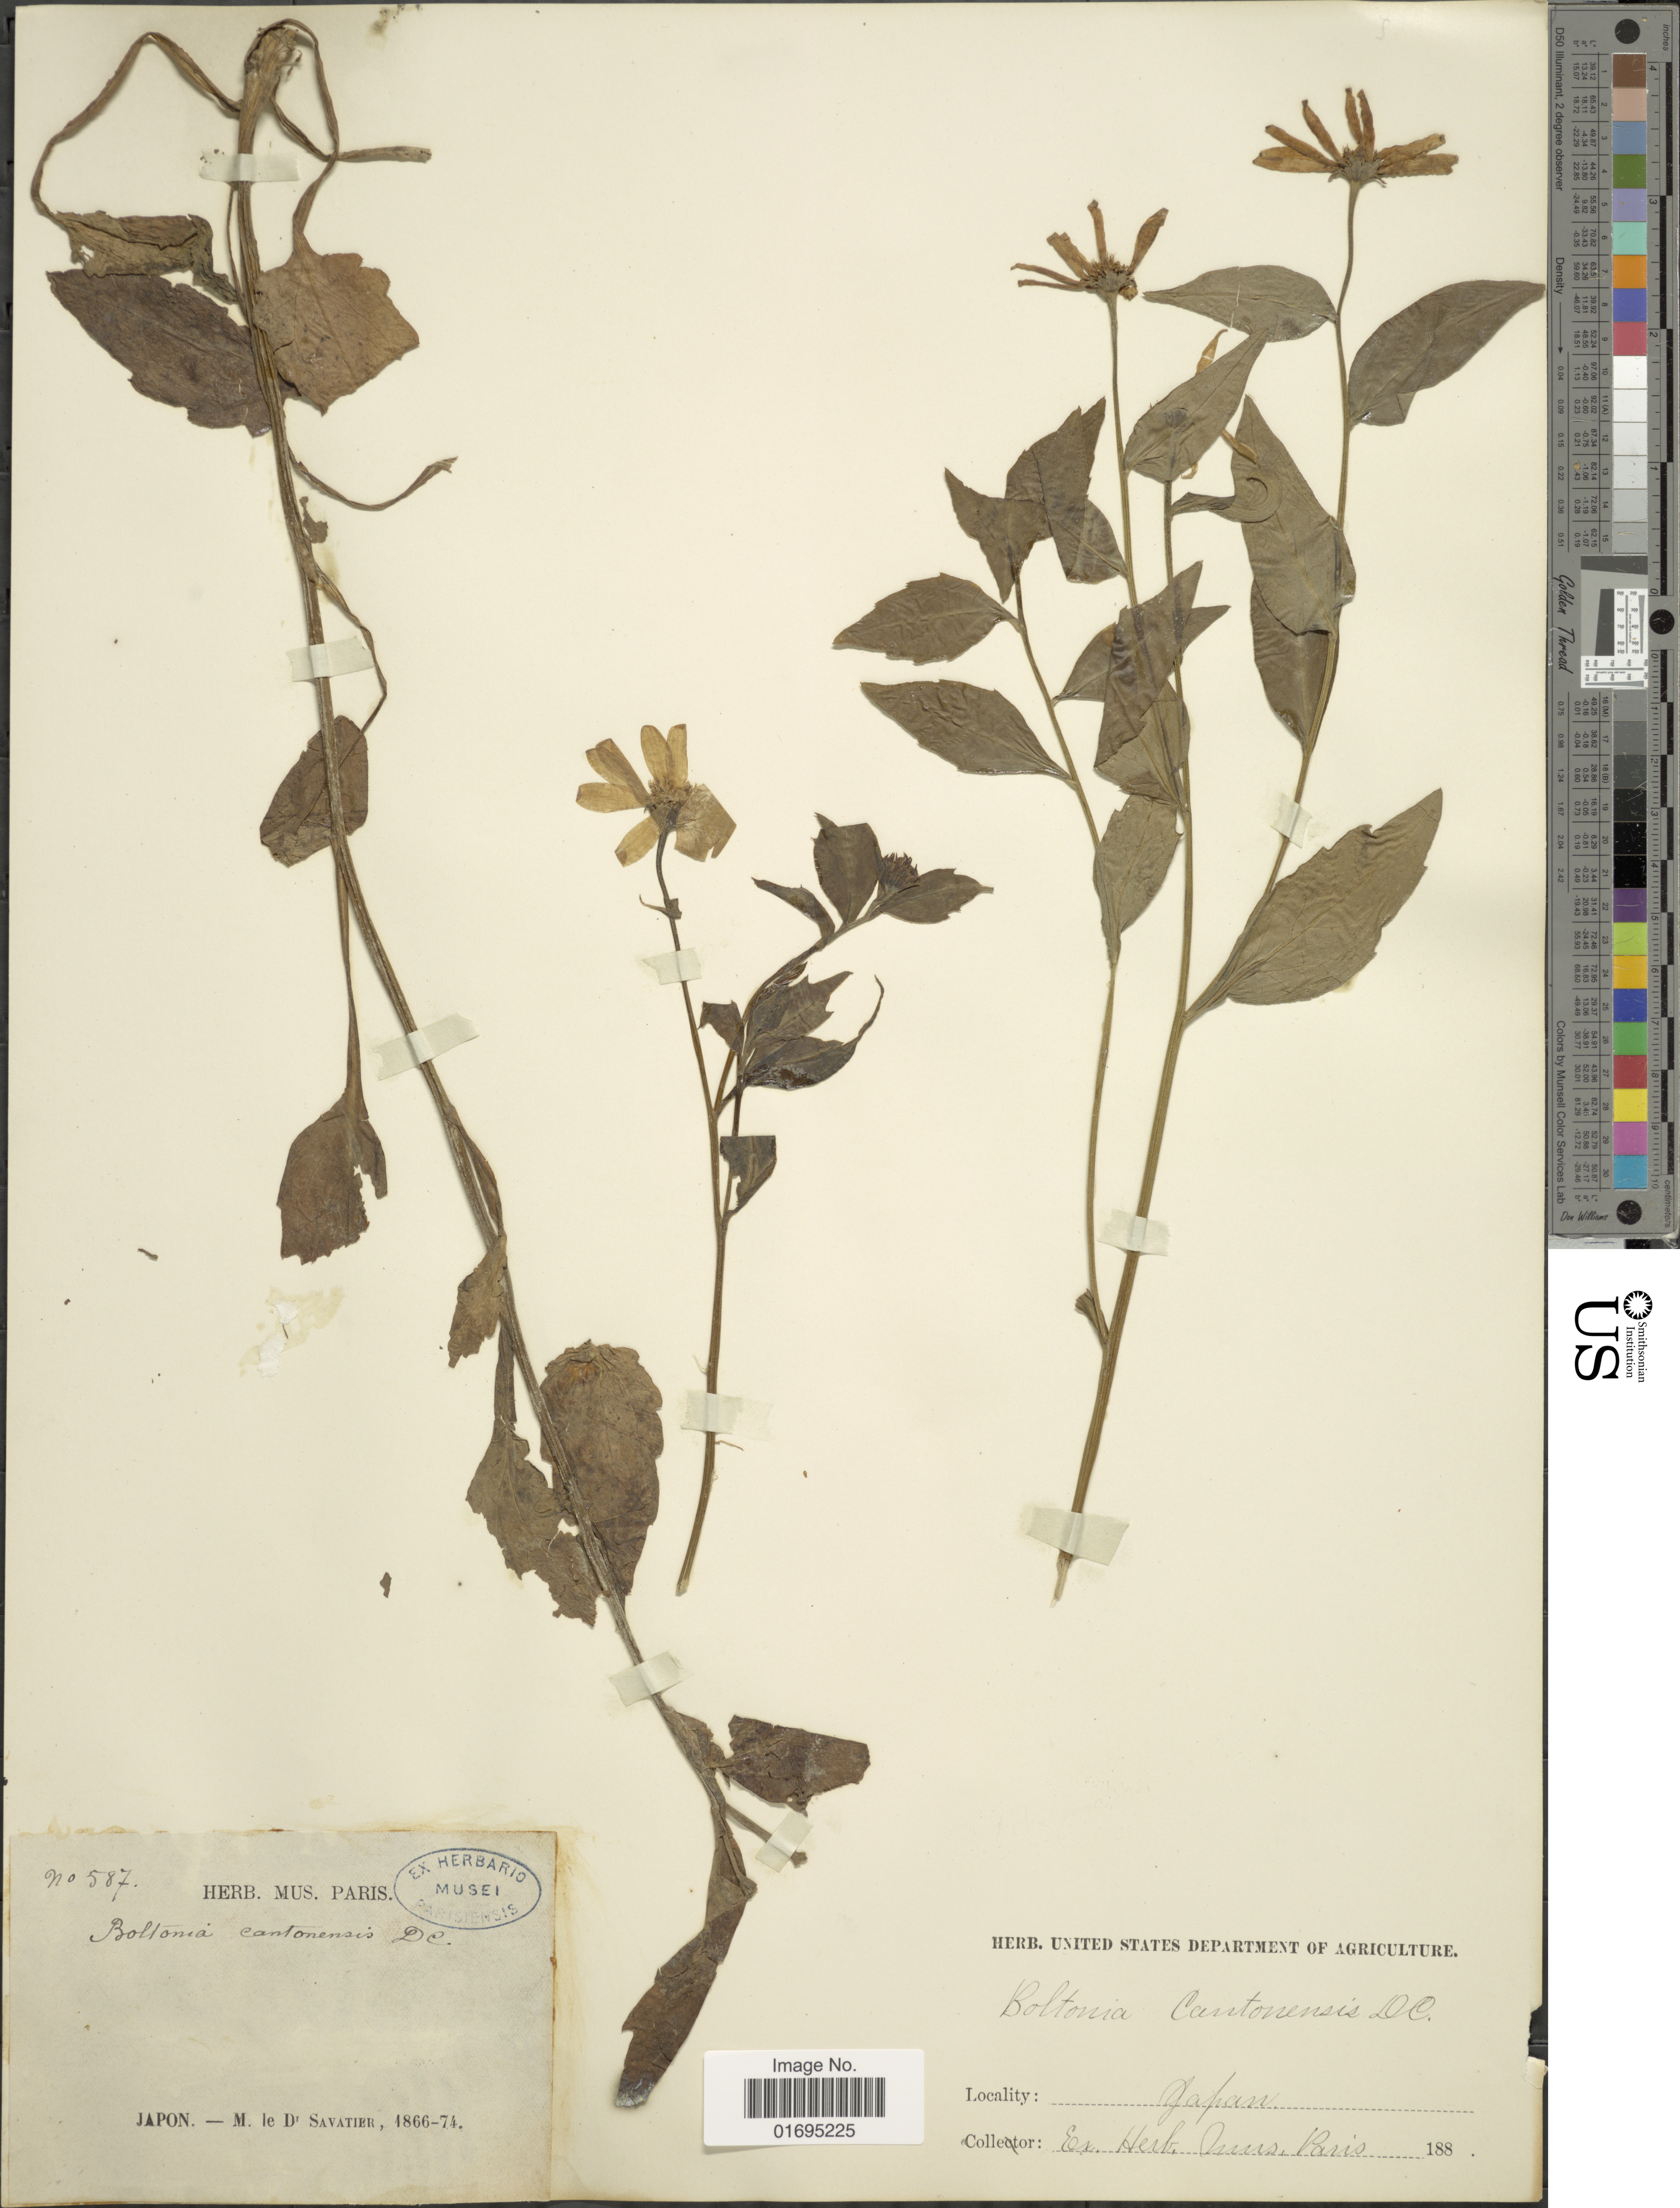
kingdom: Plantae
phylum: Tracheophyta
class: Magnoliopsida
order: Asterales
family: Asteraceae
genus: Miyamayomena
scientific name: Miyamayomena savatieri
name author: (Makino) Kitam.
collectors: P. Savatier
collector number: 587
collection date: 1866/1876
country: Japan